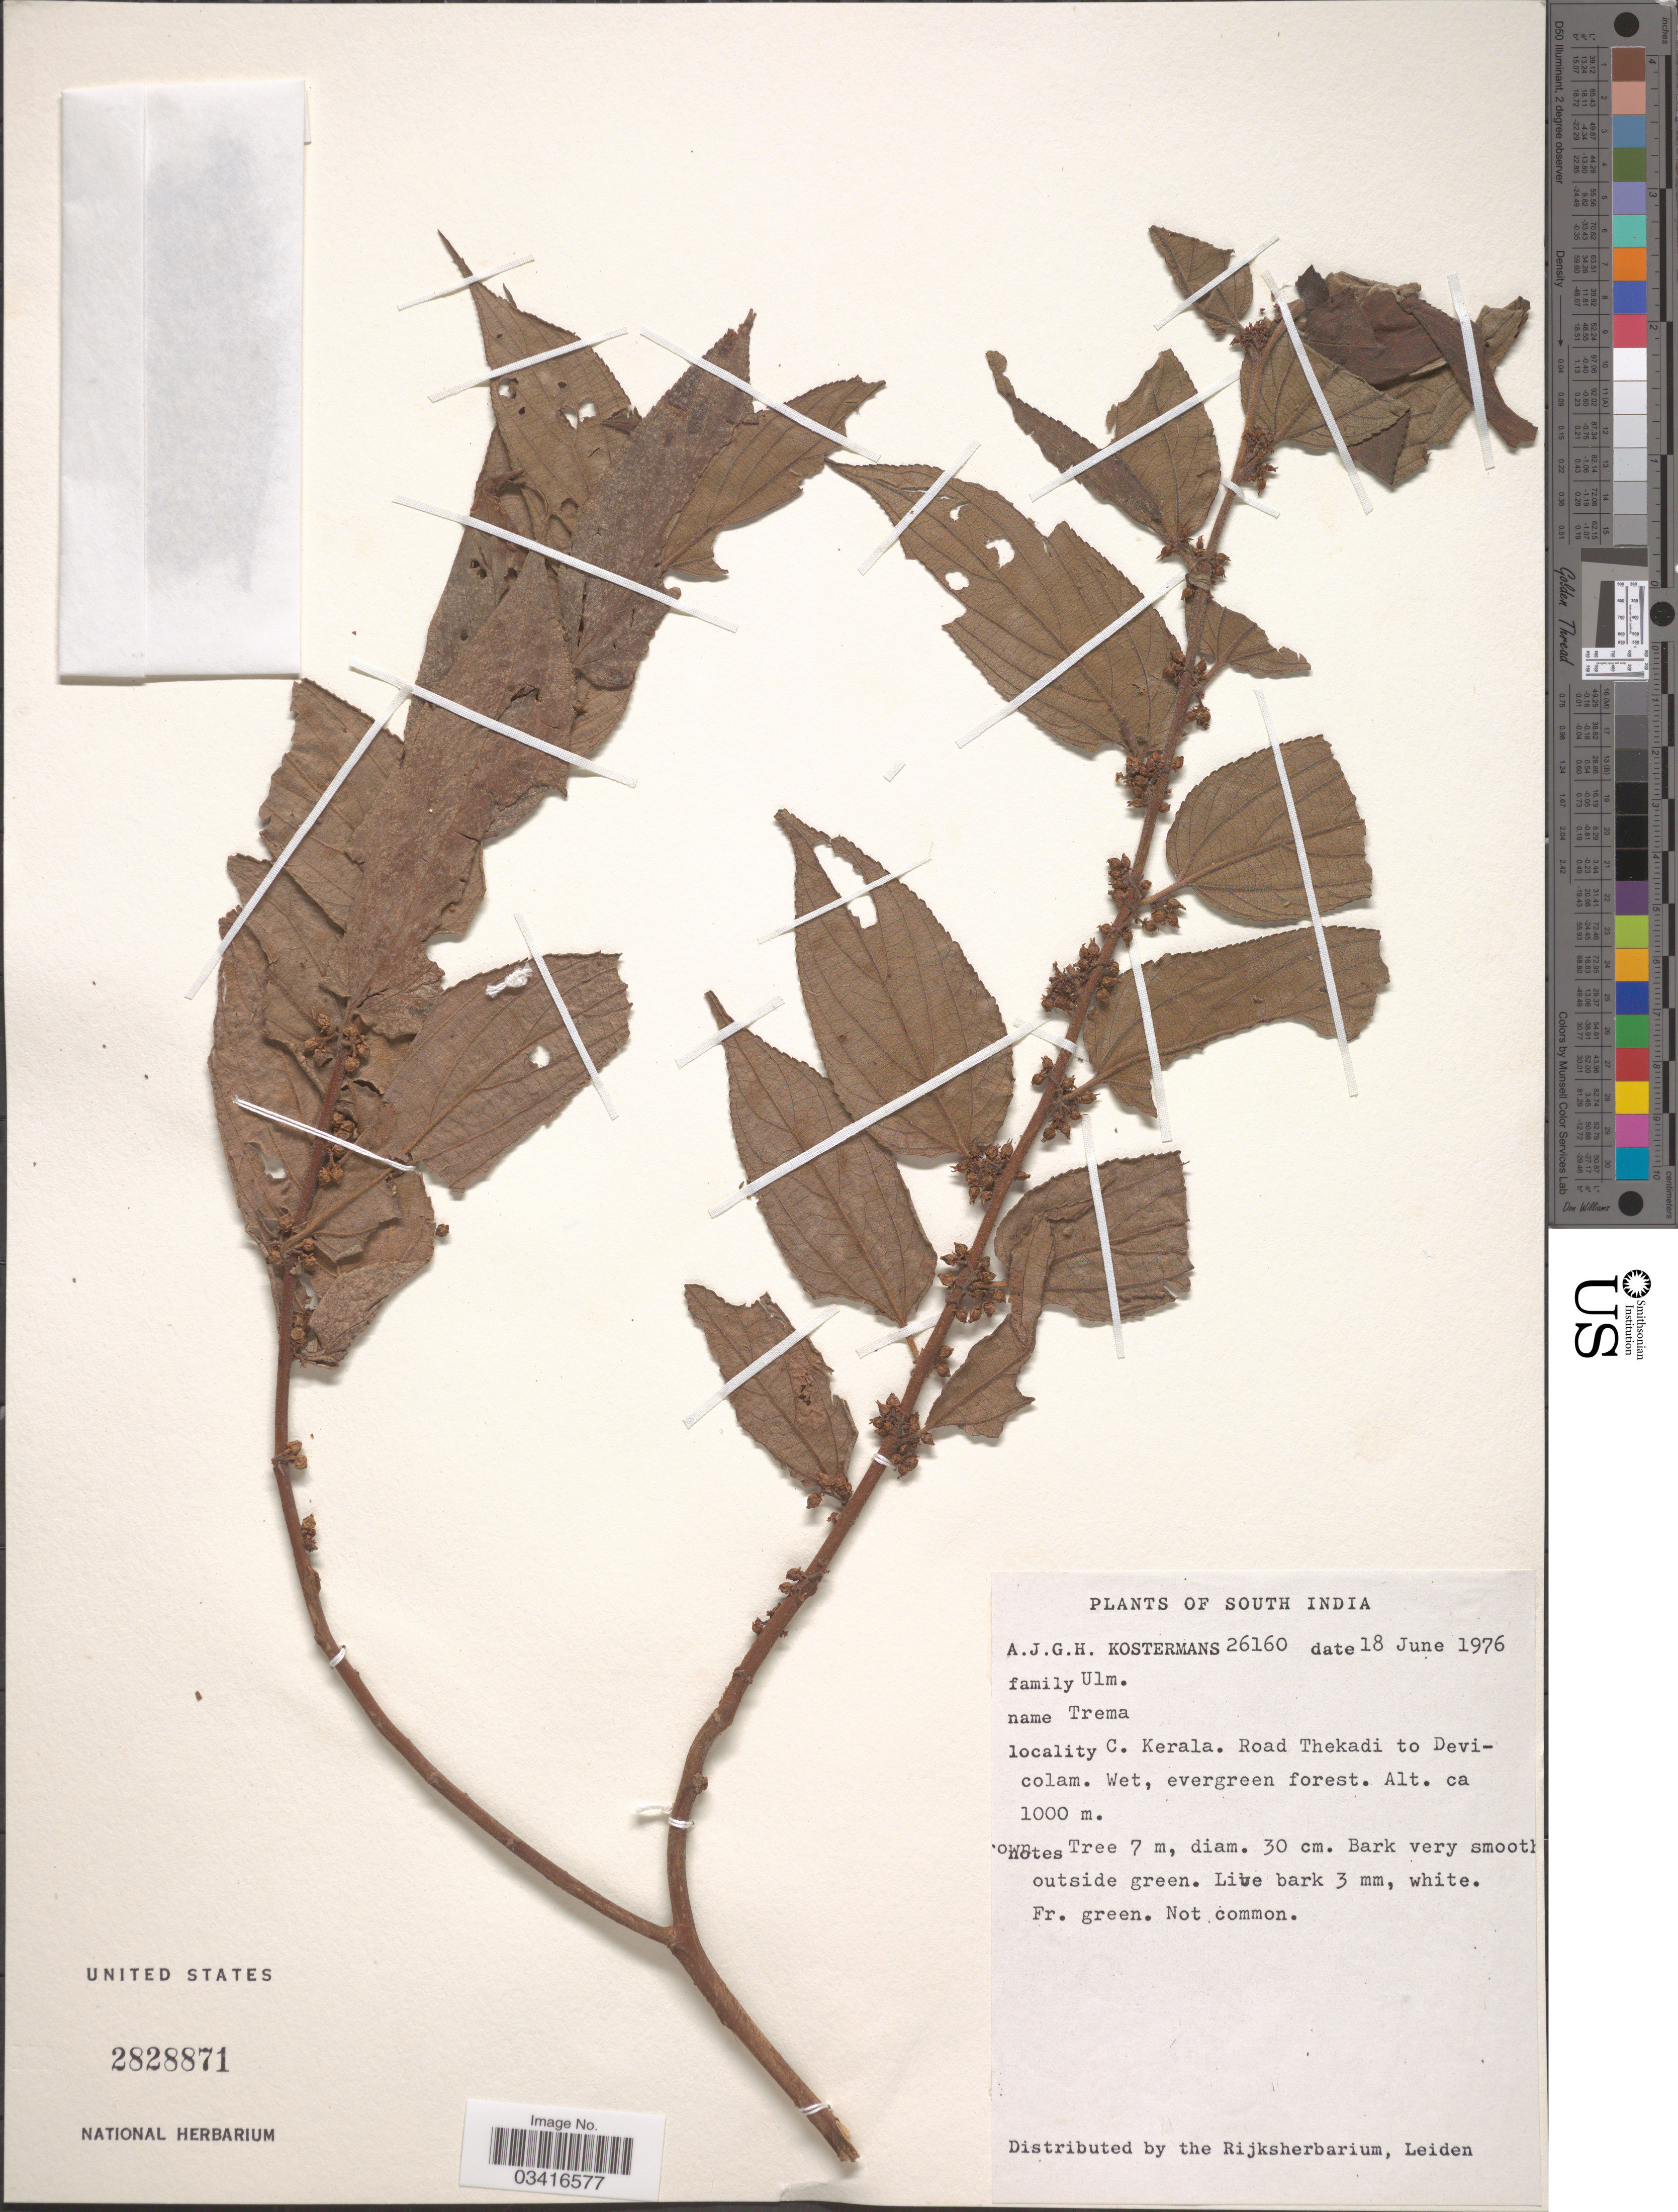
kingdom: Plantae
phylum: Tracheophyta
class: Magnoliopsida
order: Rosales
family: Cannabaceae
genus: Trema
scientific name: Trema sp.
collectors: A. J. G. Kostermans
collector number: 26160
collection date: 1976-06-18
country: India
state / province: Kerala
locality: South India. C. Kerala. Road Thekadi to Devicolam.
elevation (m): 1000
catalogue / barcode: US 2828871